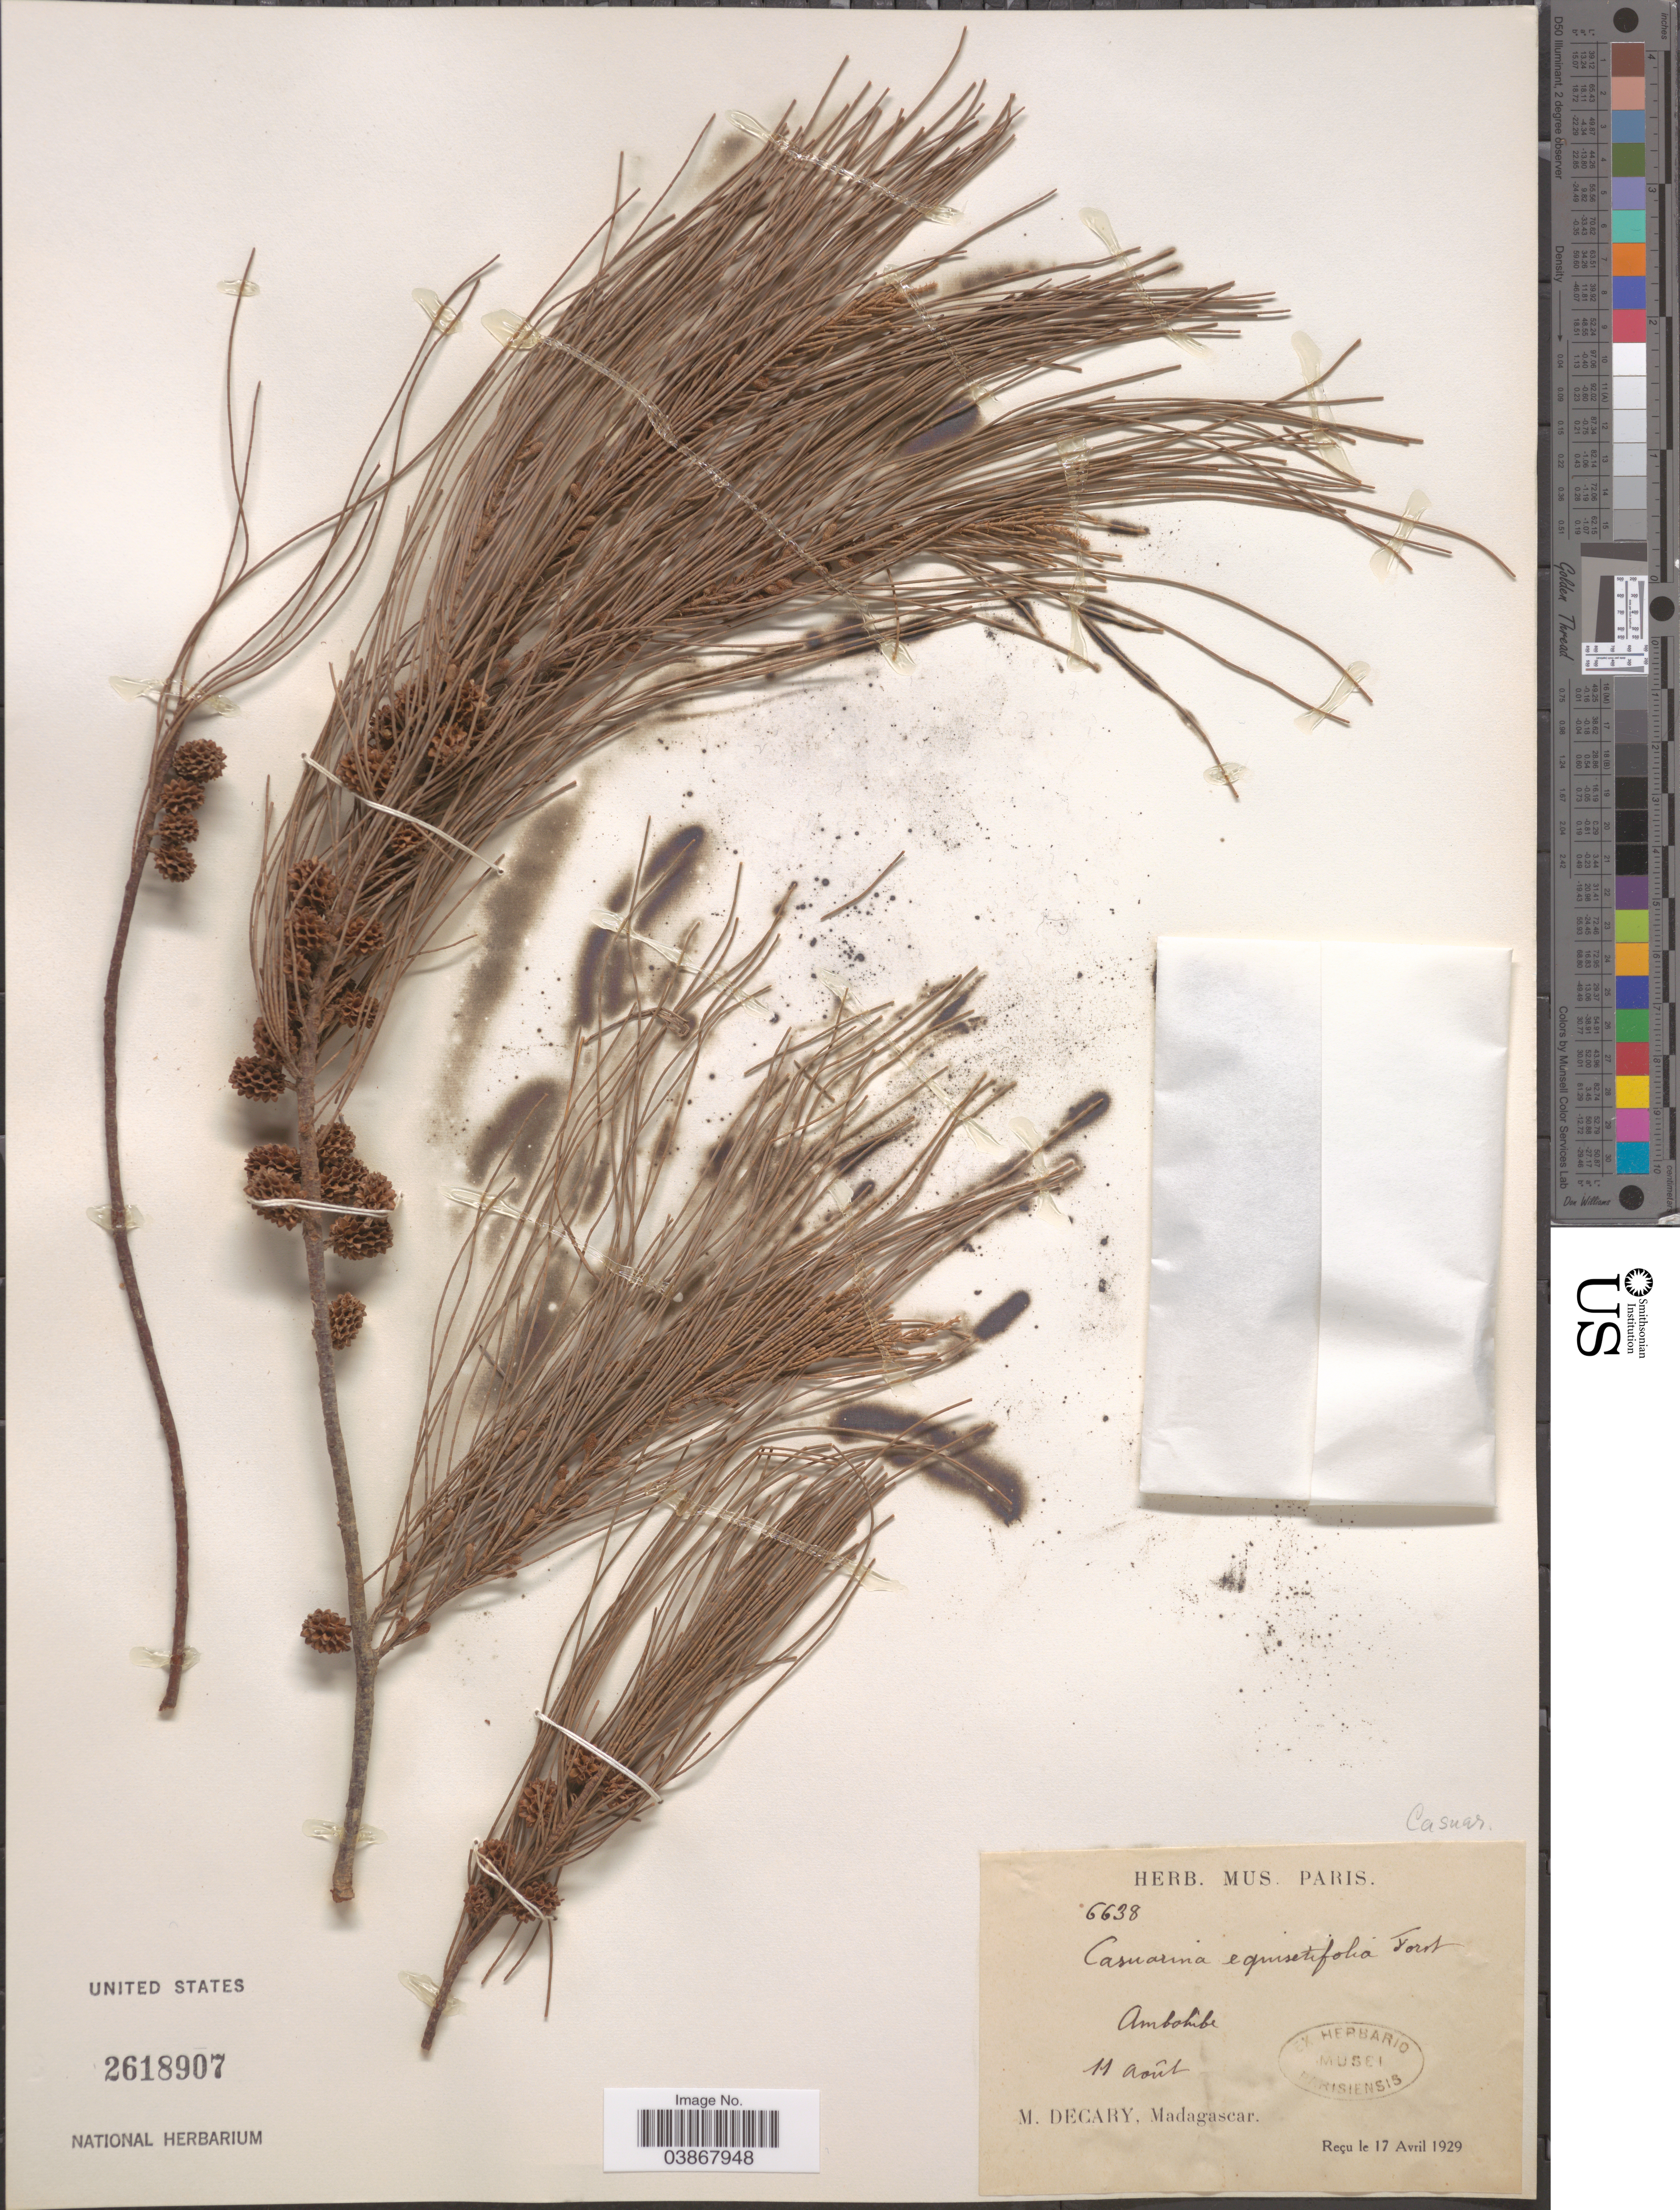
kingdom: Plantae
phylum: Tracheophyta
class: Magnoliopsida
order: Fagales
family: Casuarinaceae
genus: Casuarina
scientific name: Casuarina equisetifolia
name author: L.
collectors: R. Decary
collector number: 6638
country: Madagascar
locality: Ambohibi.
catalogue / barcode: US 2618907